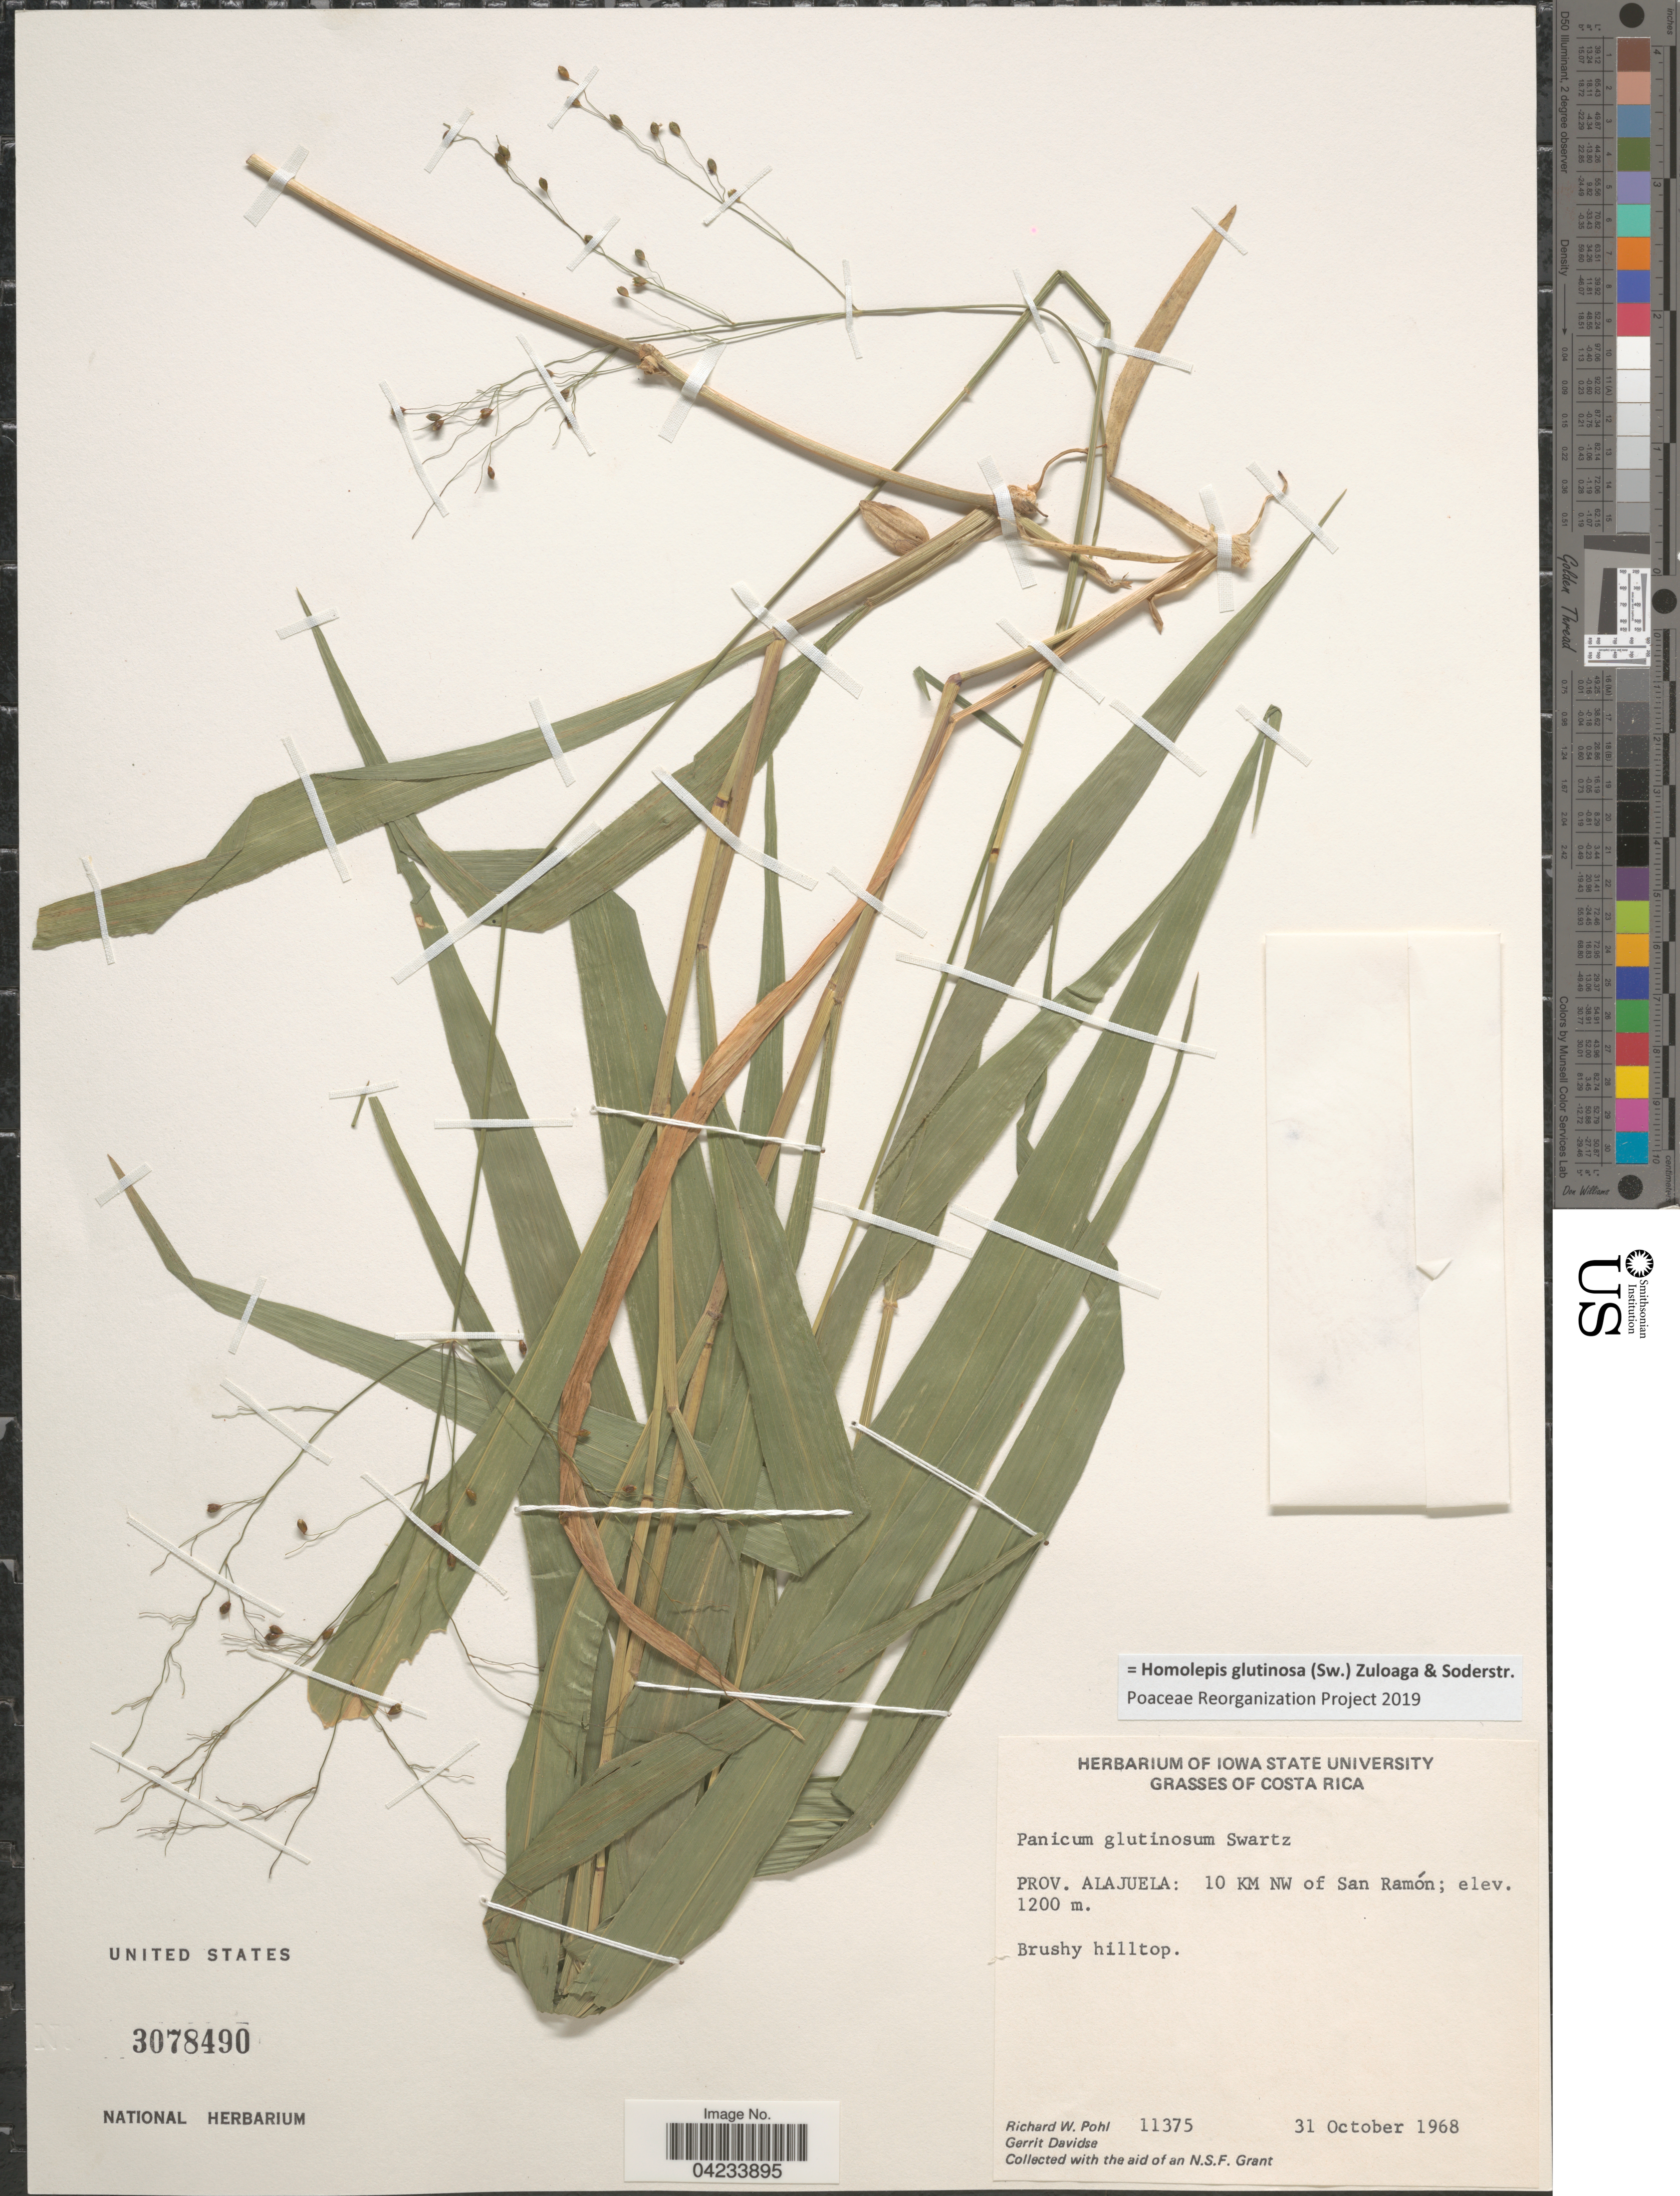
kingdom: Plantae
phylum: Tracheophyta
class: Liliopsida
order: Poales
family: Poaceae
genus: Homolepis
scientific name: Homolepis glutinosa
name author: (Sw.) Zuloaga & Soderstr.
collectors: R. W. Pohl & G. Davidse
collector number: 11375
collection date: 1968-10-31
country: Costa Rica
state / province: Alajuela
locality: Prov. Alajuela: 10 KM NW of San Ramón.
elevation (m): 1200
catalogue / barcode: US 3078490